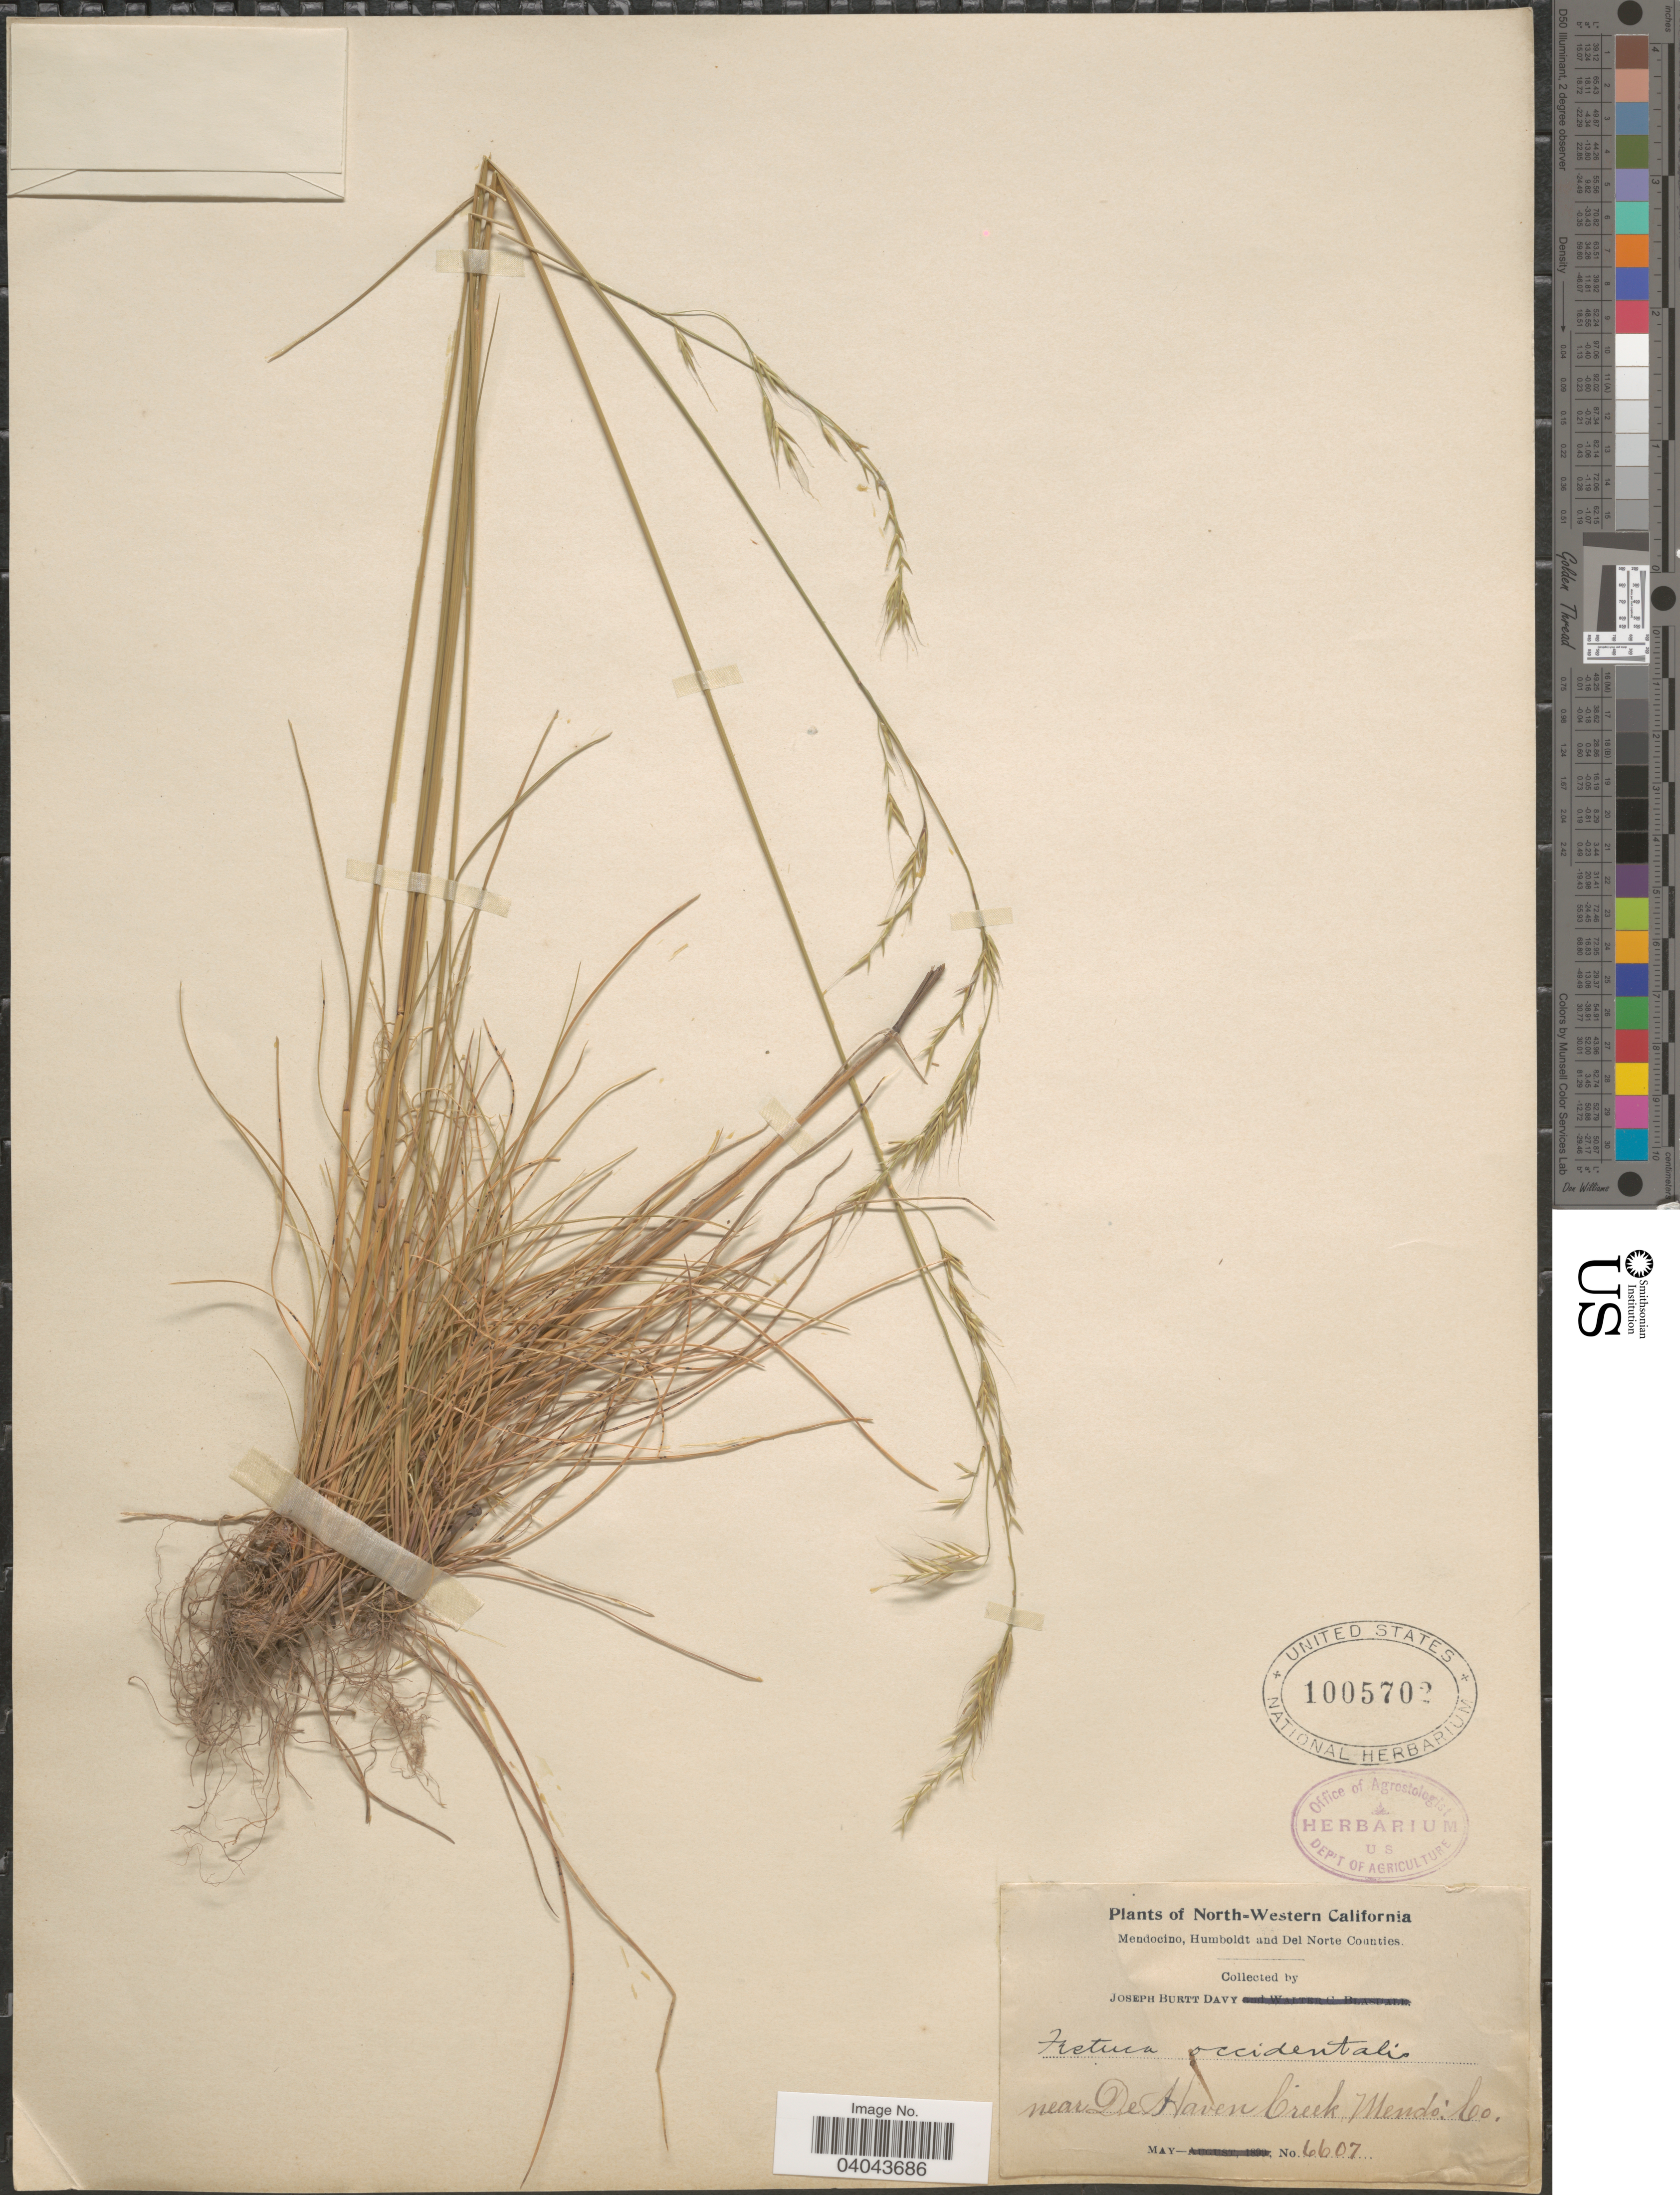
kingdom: Plantae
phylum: Tracheophyta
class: Liliopsida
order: Poales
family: Poaceae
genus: Festuca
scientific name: Festuca occidentalis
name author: Hook.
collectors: J. Burtt Davy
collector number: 6607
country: United States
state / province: California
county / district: Mendocino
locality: North-Western California. Near De Haven Creek, Mendocino Co.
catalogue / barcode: US 1005702